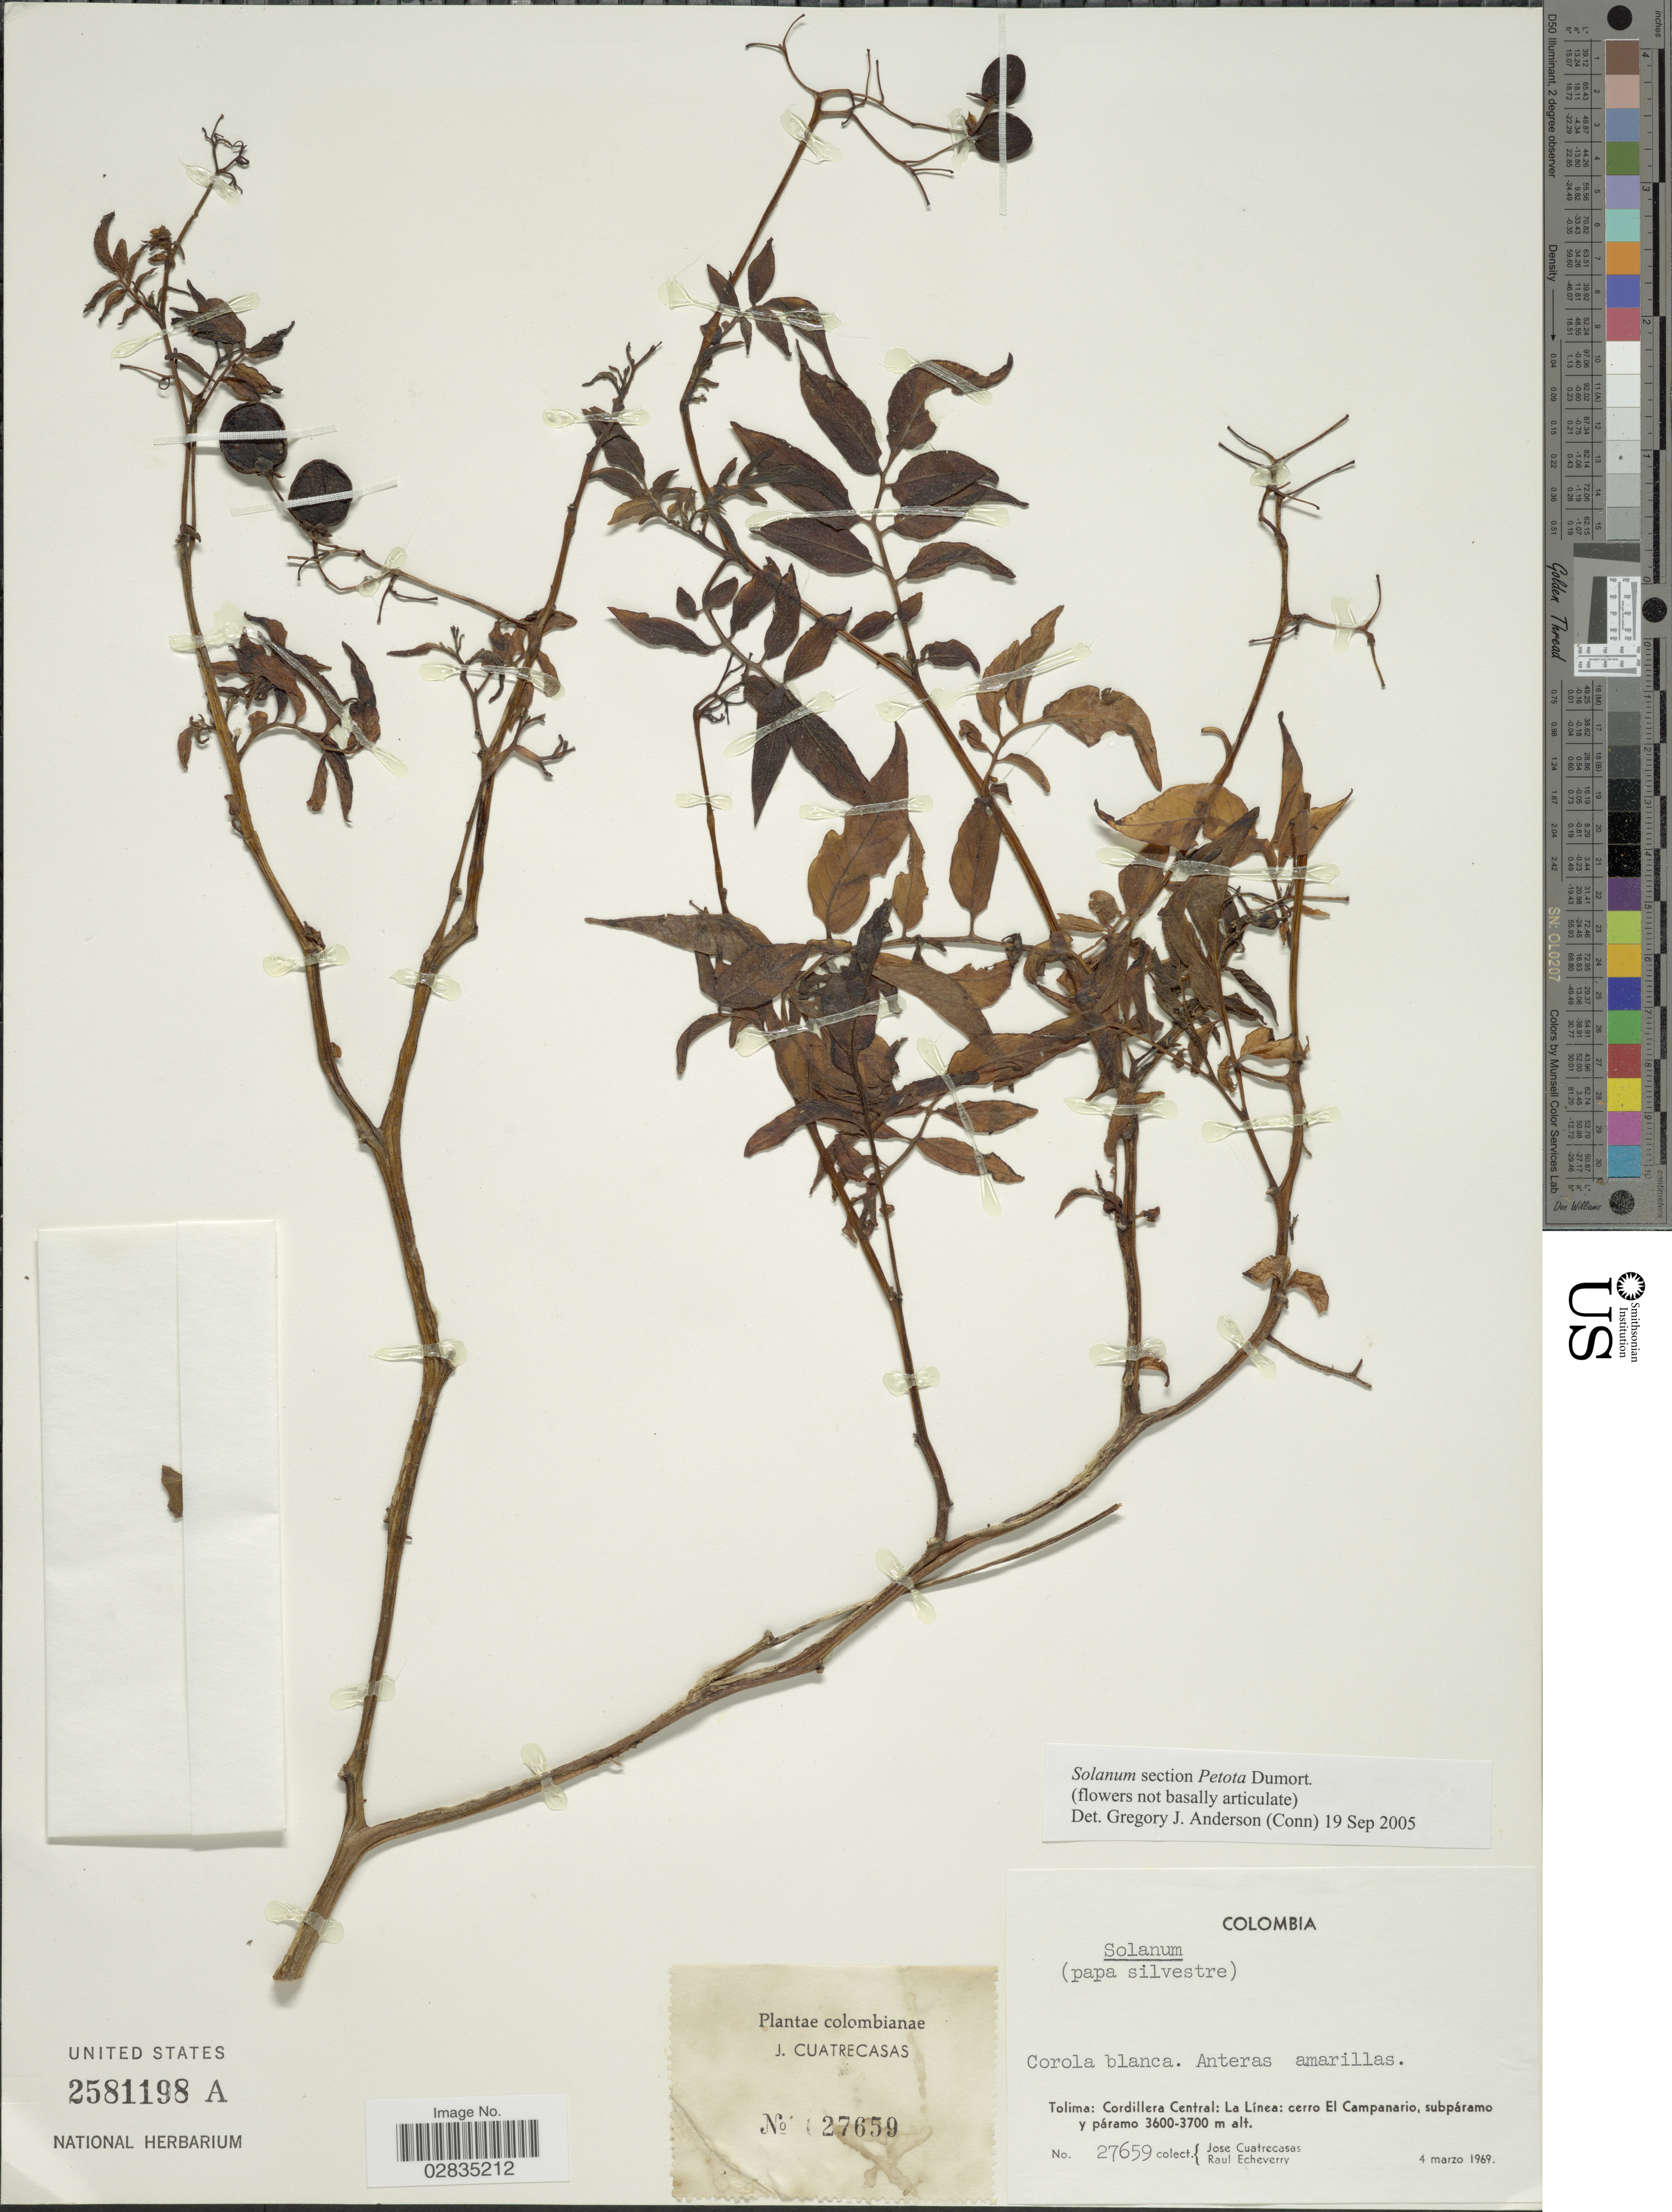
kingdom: Plantae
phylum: Tracheophyta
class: Magnoliopsida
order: Solanales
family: Solanaceae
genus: Solanum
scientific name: Solanum sp.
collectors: J. Cuatrecasas & R. Echeverry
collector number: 27659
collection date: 1969-03-04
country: Colombia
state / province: Tolima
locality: Cordillera Central: La Línea: cerro El Campanario.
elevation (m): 3600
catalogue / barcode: US 2581198A